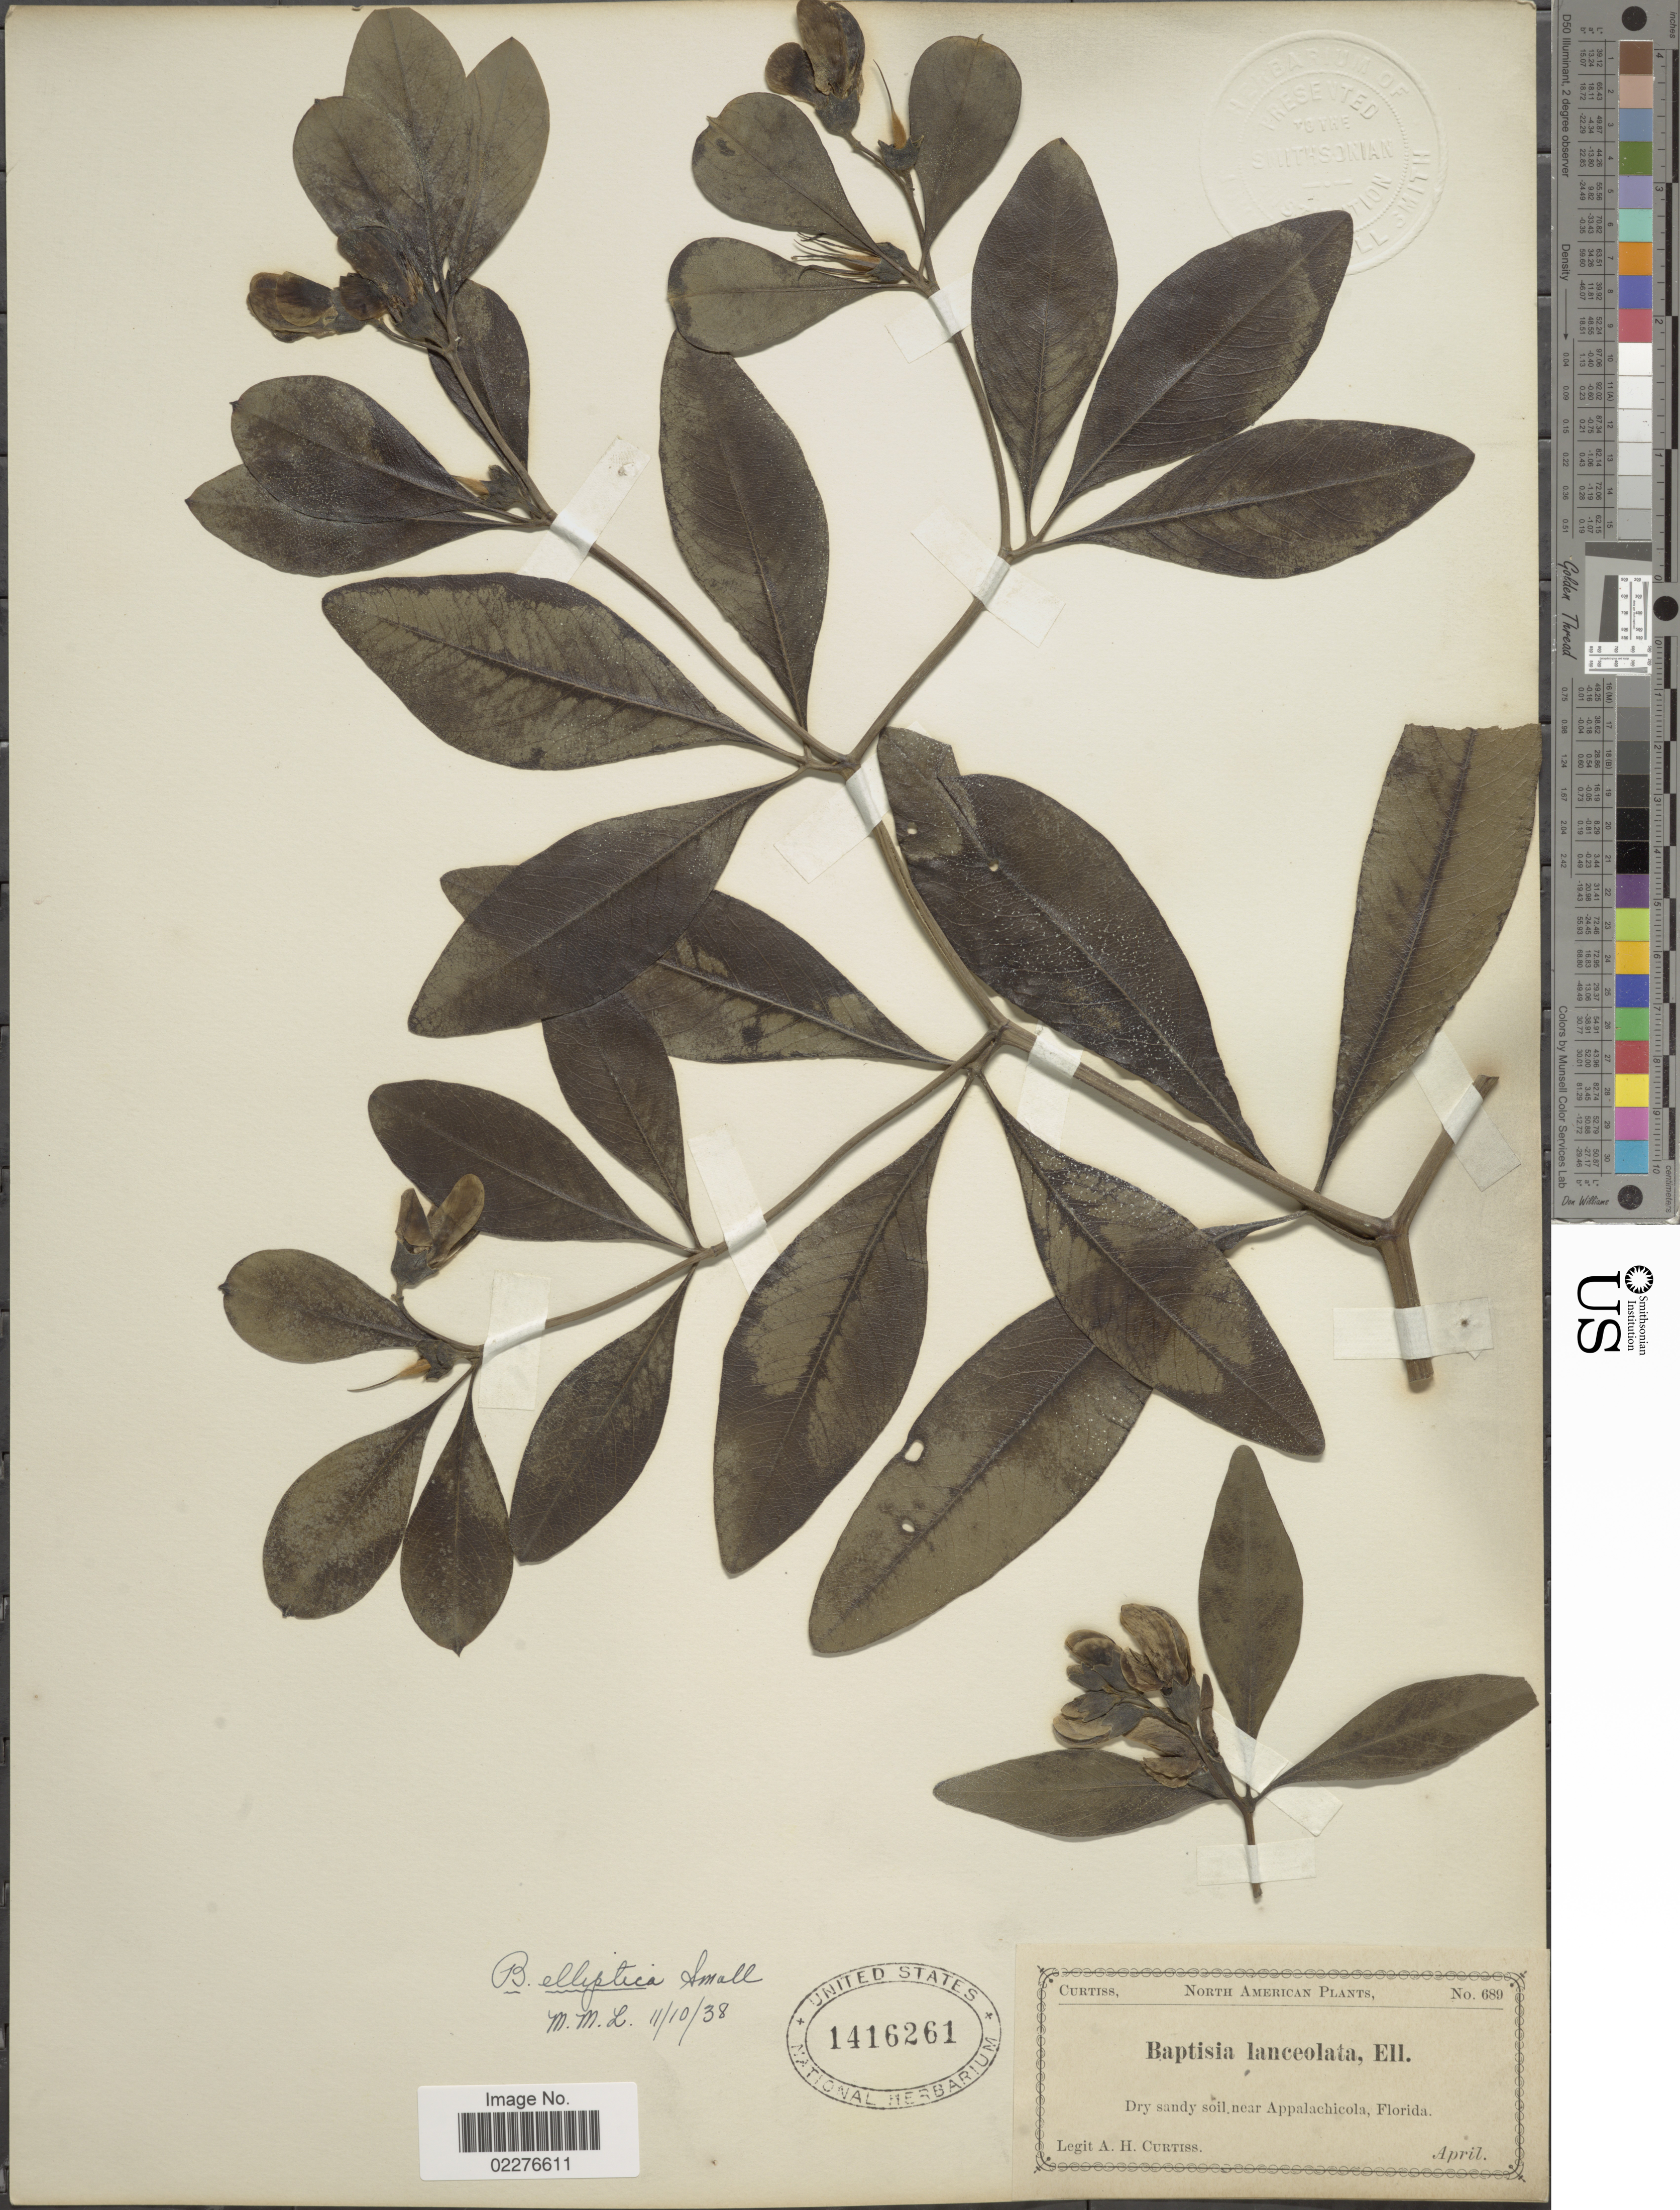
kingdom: Plantae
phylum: Tracheophyta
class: Magnoliopsida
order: Fabales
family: Fabaceae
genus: Baptisia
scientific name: Baptisia fragilis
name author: Larisey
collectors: A. H. Curtiss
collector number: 689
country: United States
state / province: Florida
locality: Dry sandy soil near Appalachicola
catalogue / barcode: US 1416261